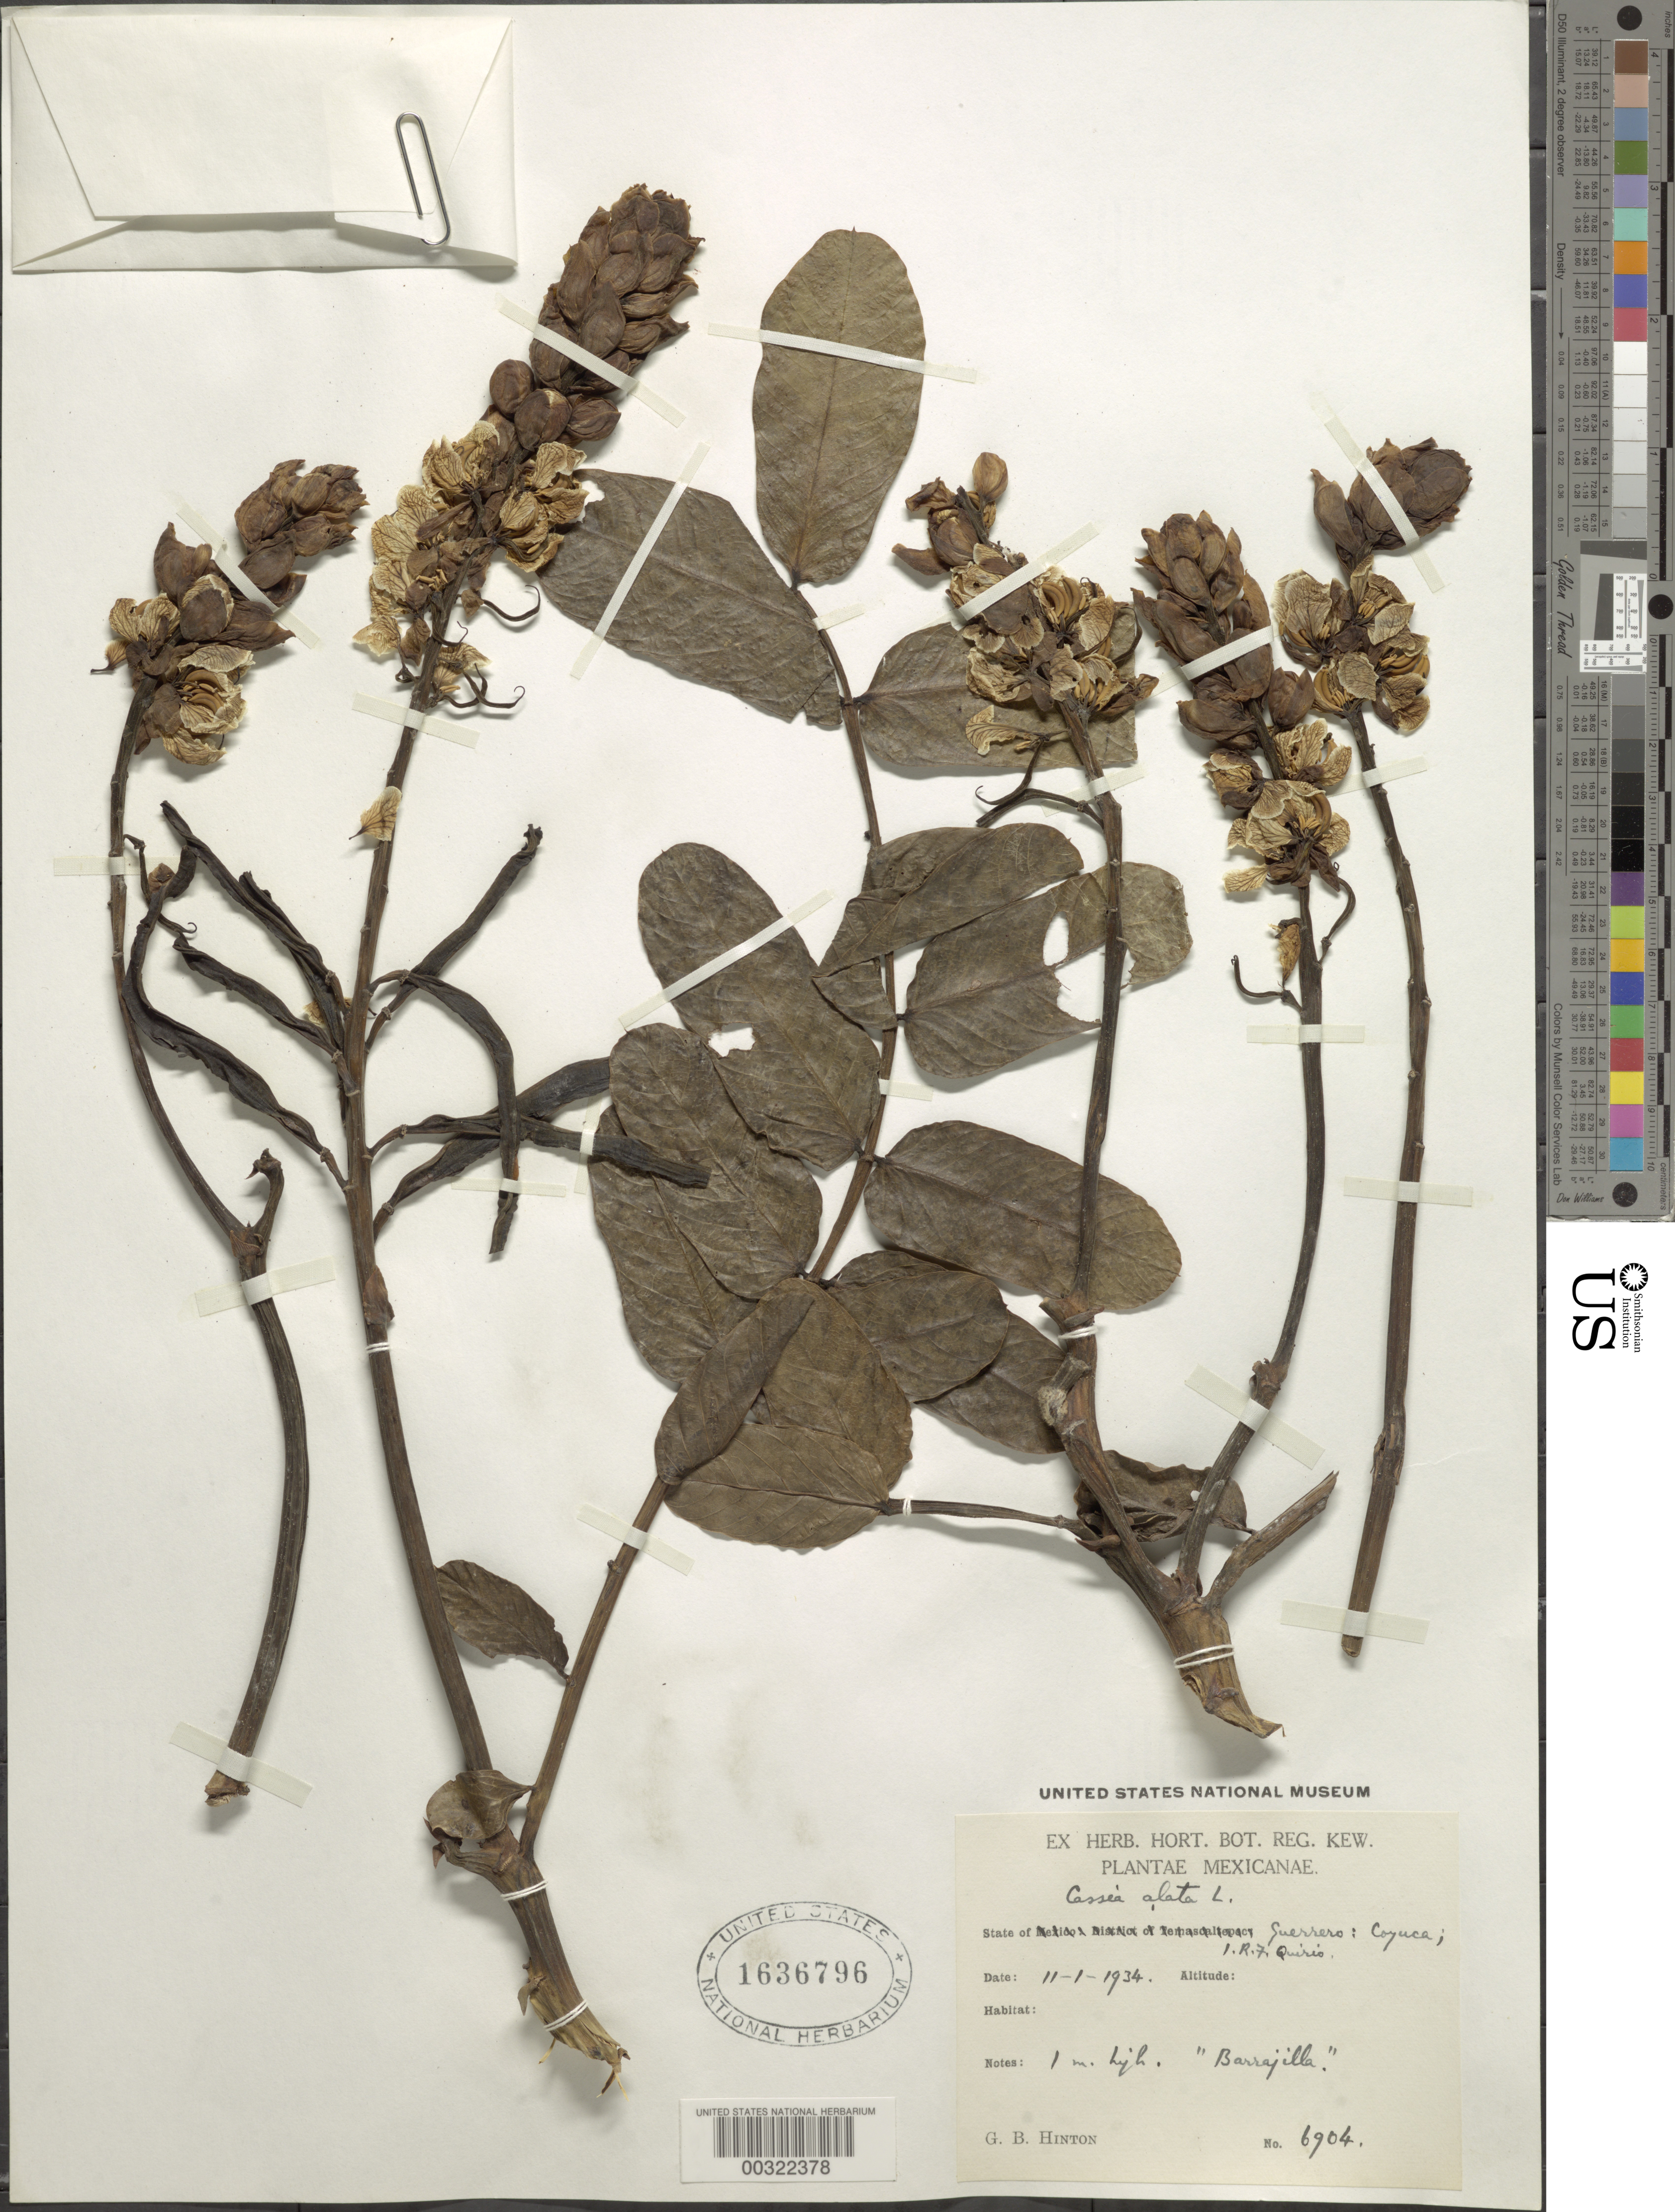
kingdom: Plantae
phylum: Tracheophyta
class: Magnoliopsida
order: Fabales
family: Fabaceae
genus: Senna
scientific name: Senna alata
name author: (L.) Roxb.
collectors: G. B. Hinton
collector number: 6904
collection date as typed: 01 Nov 1934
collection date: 1934-11-01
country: Mexico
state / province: Guerrero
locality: Coyuca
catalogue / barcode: US 1636796